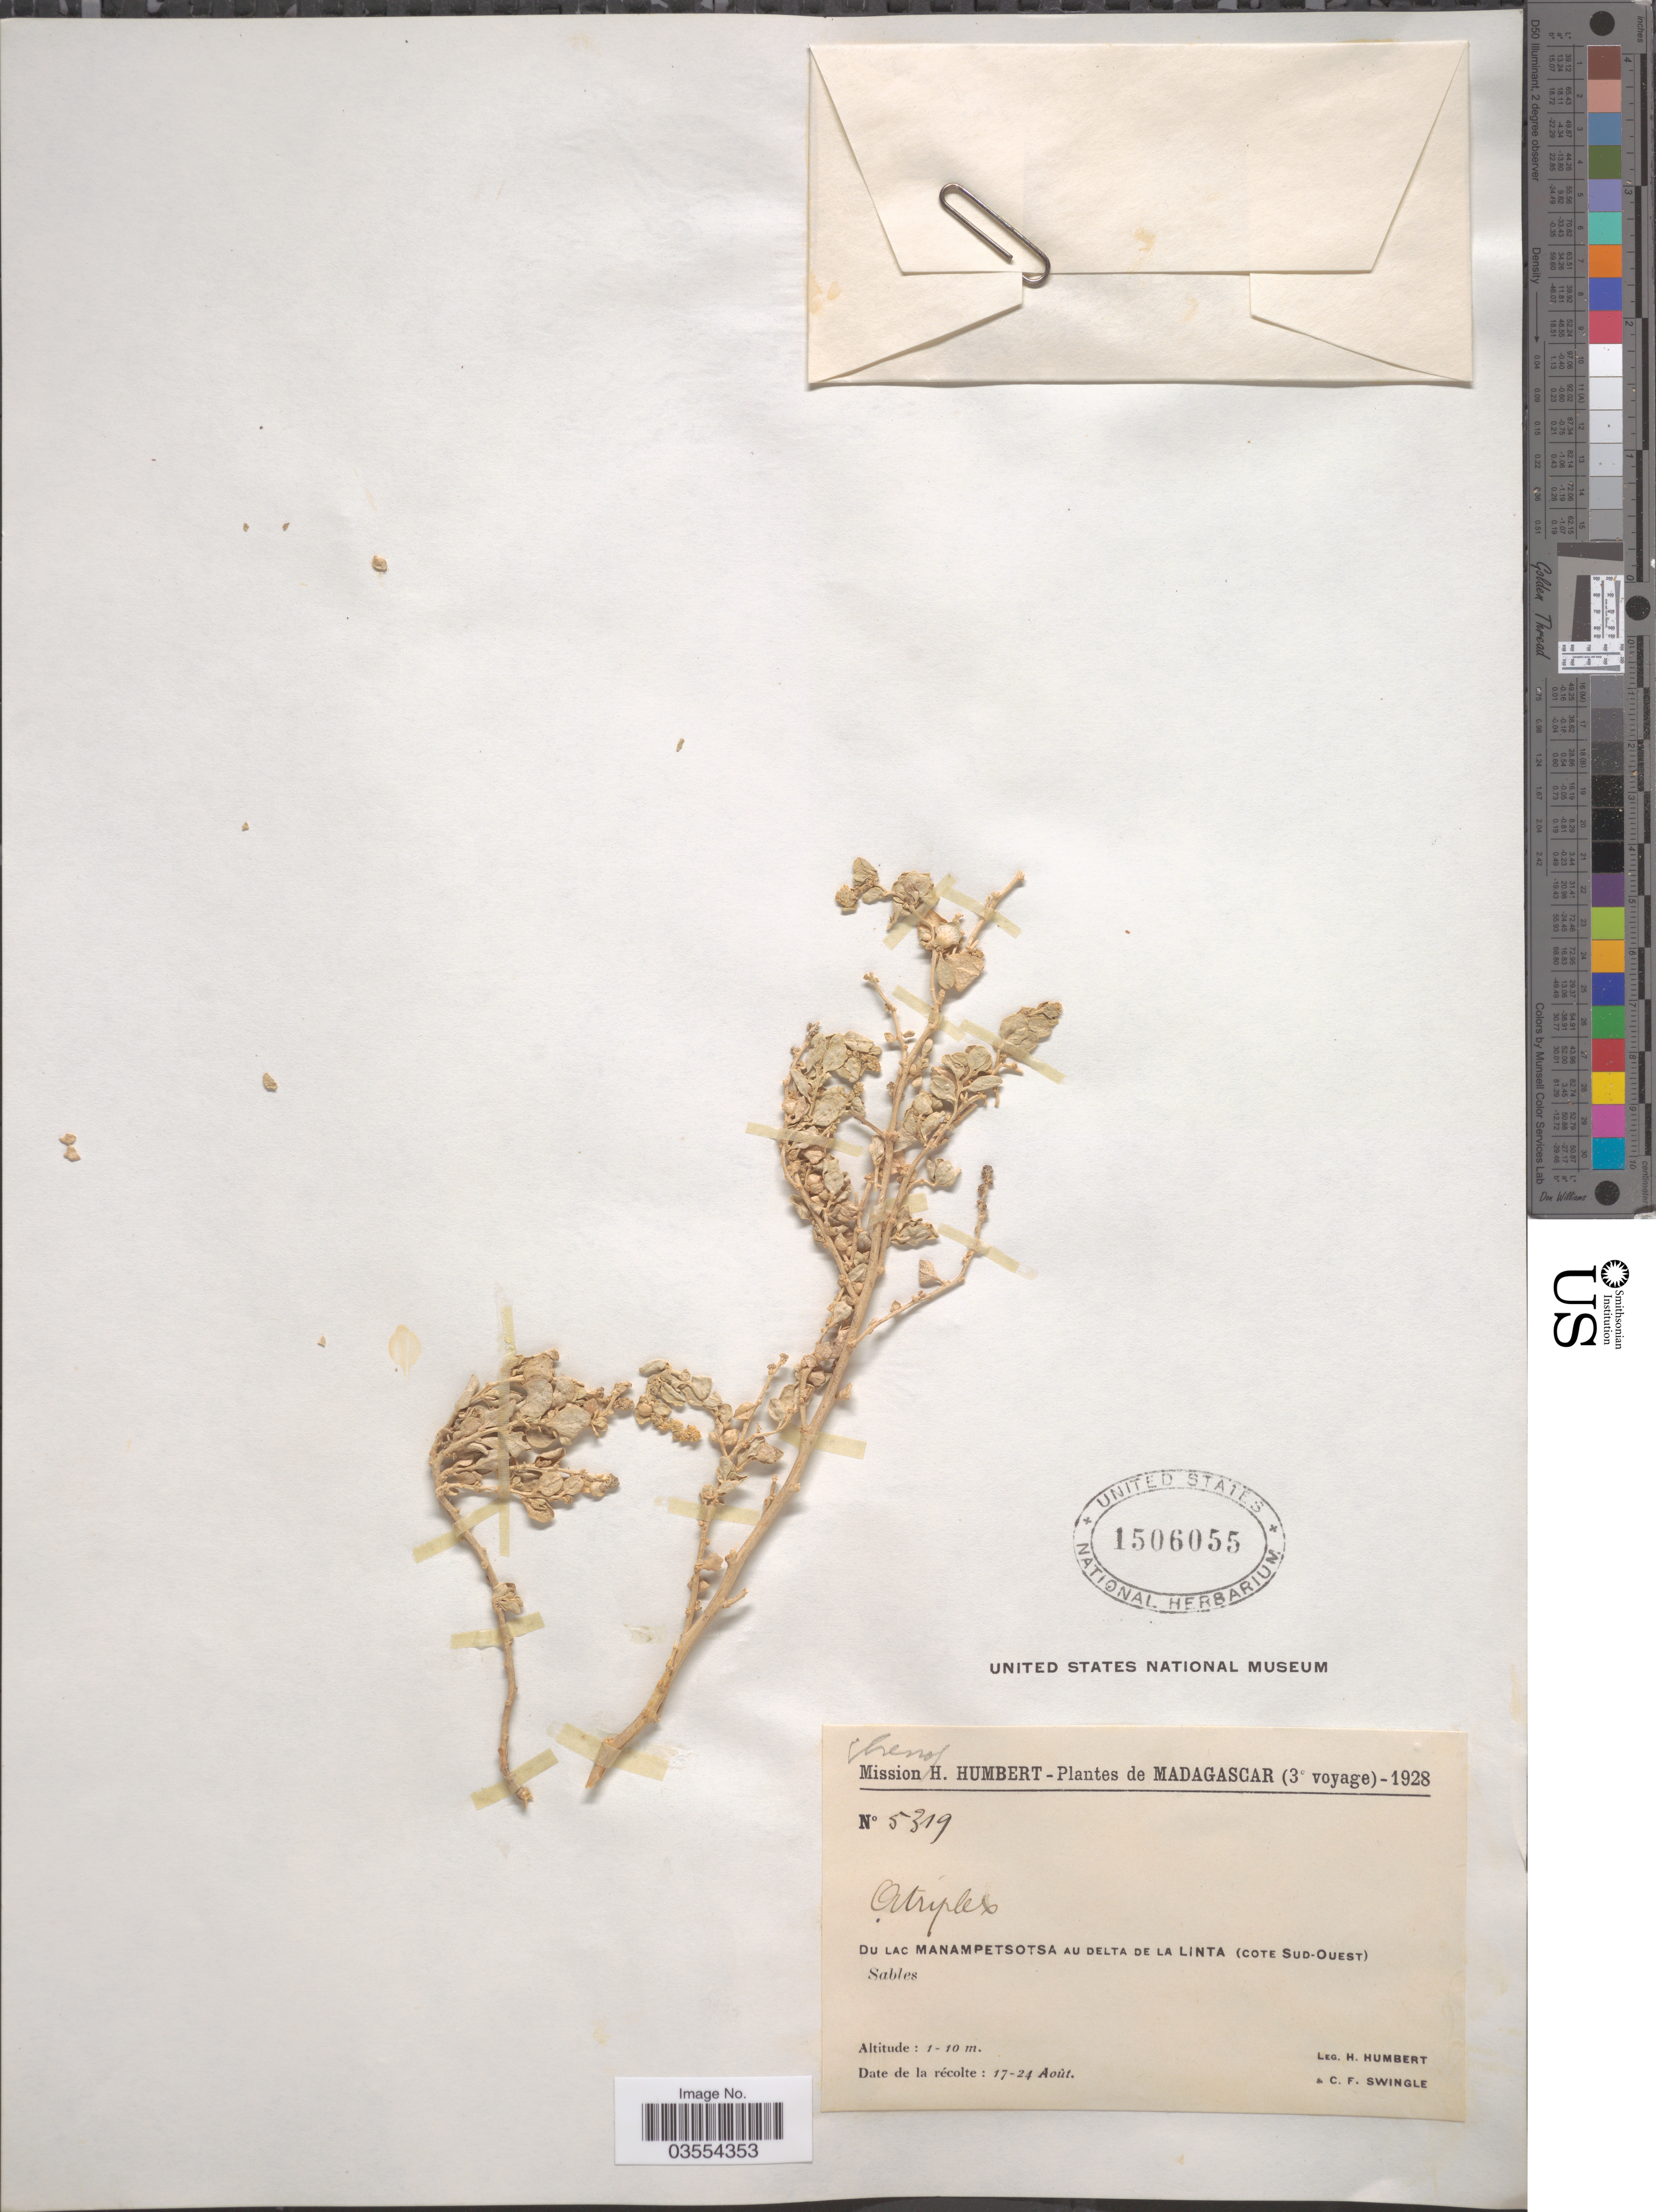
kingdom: Plantae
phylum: Tracheophyta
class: Magnoliopsida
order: Caryophyllales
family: Amaranthaceae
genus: Atriplex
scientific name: Atriplex sp.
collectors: H. Humbert & C. Swingle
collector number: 5319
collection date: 1928-08-17/1928-08-24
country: Madagascar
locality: Du Lac Manampetsotsa au delta de la Linta (Cote Sud-Ouest).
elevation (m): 1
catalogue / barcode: US 1506055